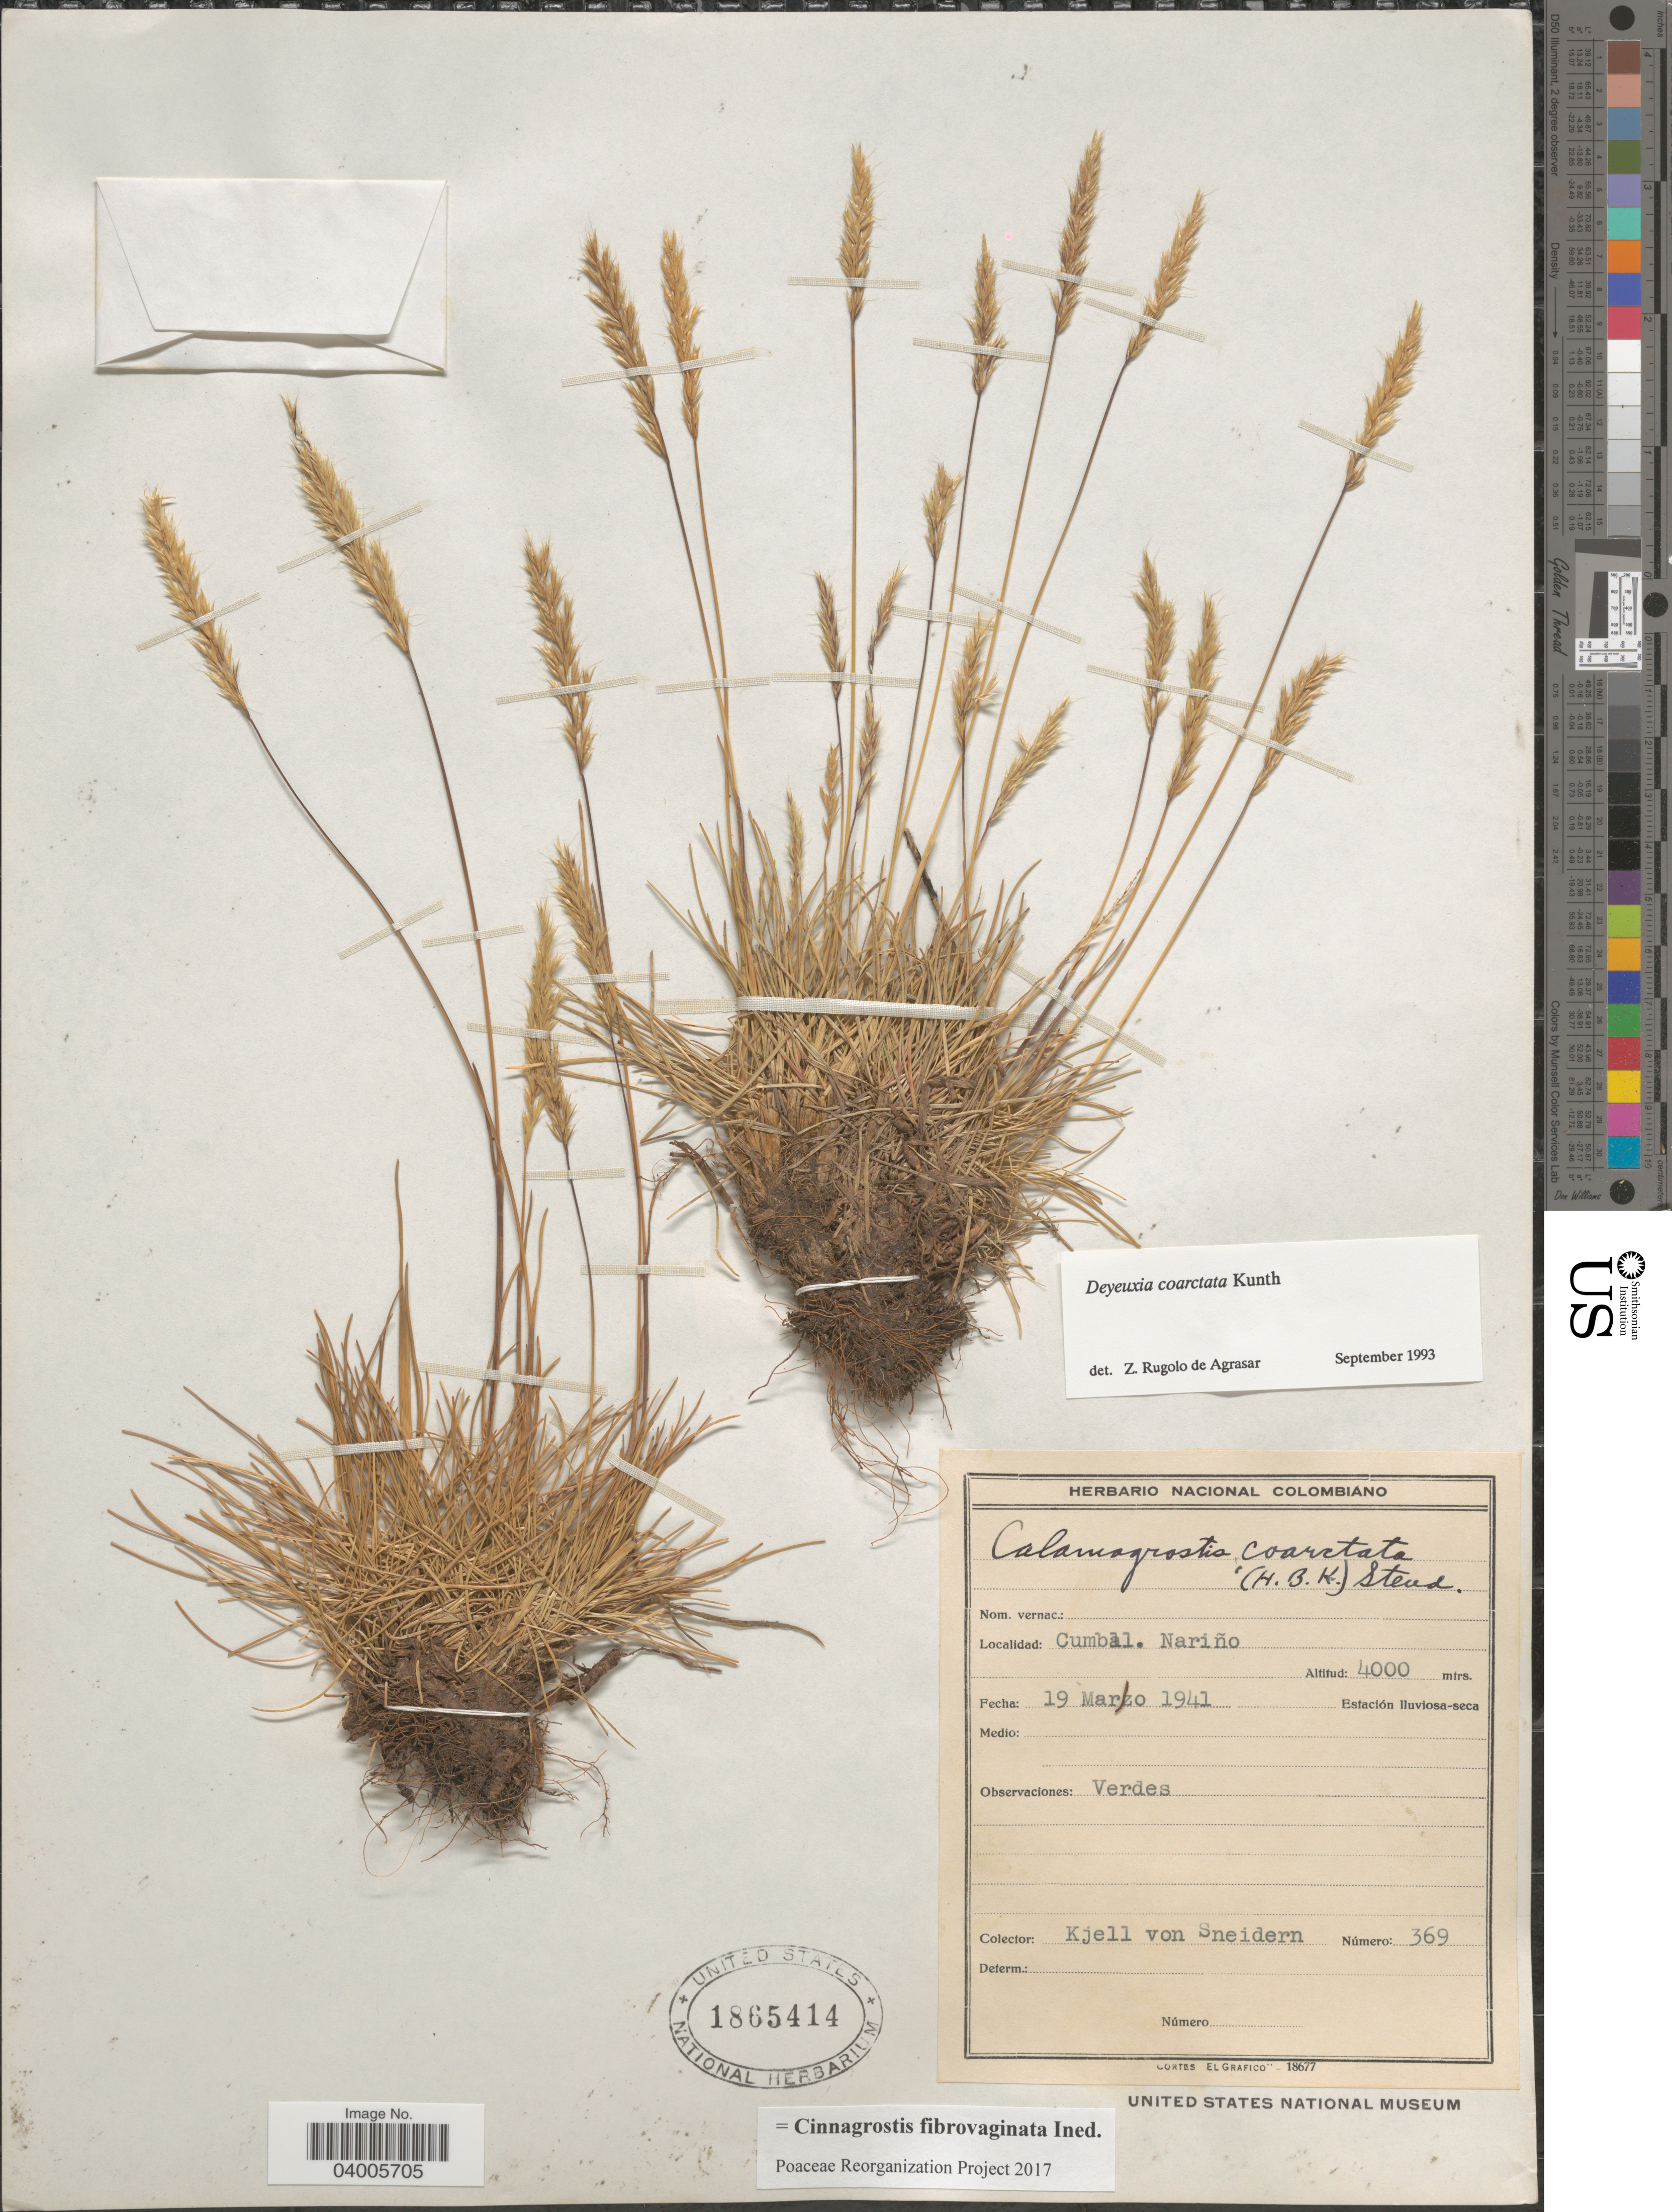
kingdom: Plantae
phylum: Tracheophyta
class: Liliopsida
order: Poales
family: Poaceae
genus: Cinnagrostis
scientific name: Cinnagrostis coarctata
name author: (Kunth) P.M. Peterson et al.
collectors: K. von Sneidern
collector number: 369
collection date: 1941-03-19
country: Colombia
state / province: Nariño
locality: Cumbal.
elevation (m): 4000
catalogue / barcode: US 1865414